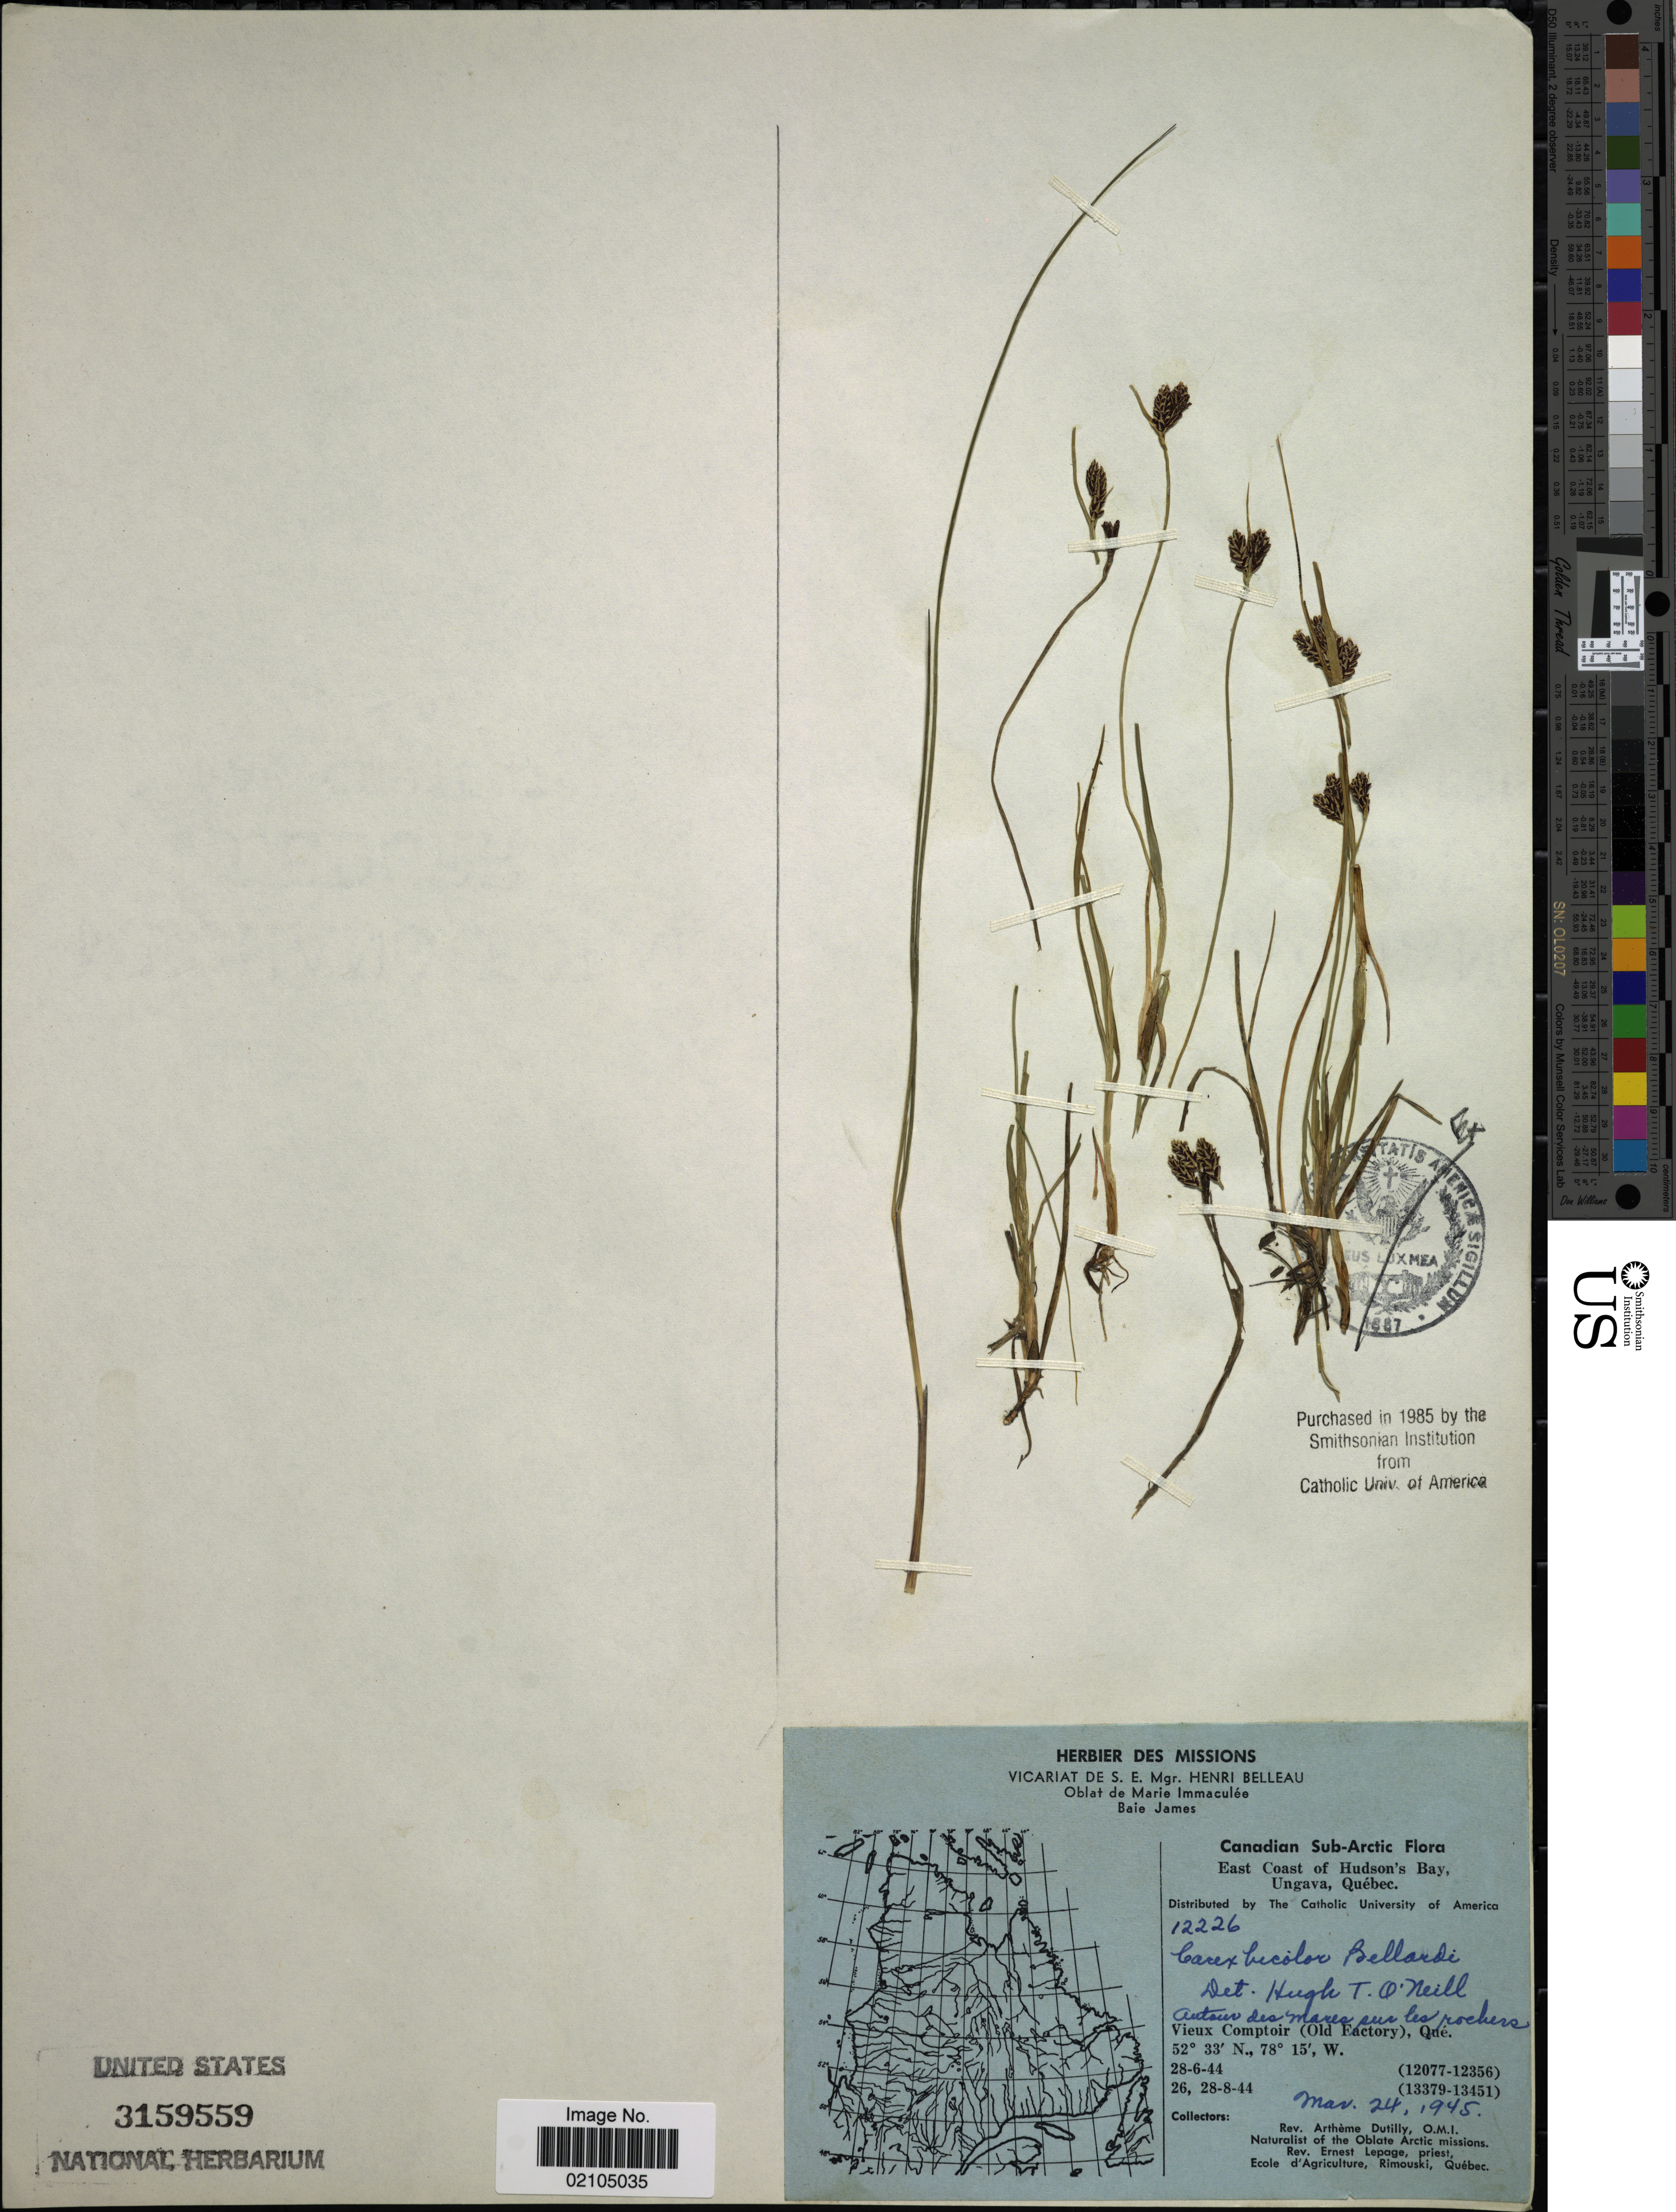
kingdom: Plantae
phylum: Tracheophyta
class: Liliopsida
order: Poales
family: Cyperaceae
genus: Carex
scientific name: Carex bicolor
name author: Bellardi ex All.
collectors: A. Dutilly & E. Lepage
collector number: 12226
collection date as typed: Transcribed d/m/y: 28/6/44 to 28/8/44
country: Canada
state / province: Quebec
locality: Canadian Sub-Arctic. East Coast of Hudson's Bay, Ungava, Quebec. Vieux Comptoir (Old Factory), Que.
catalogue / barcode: US 3159559